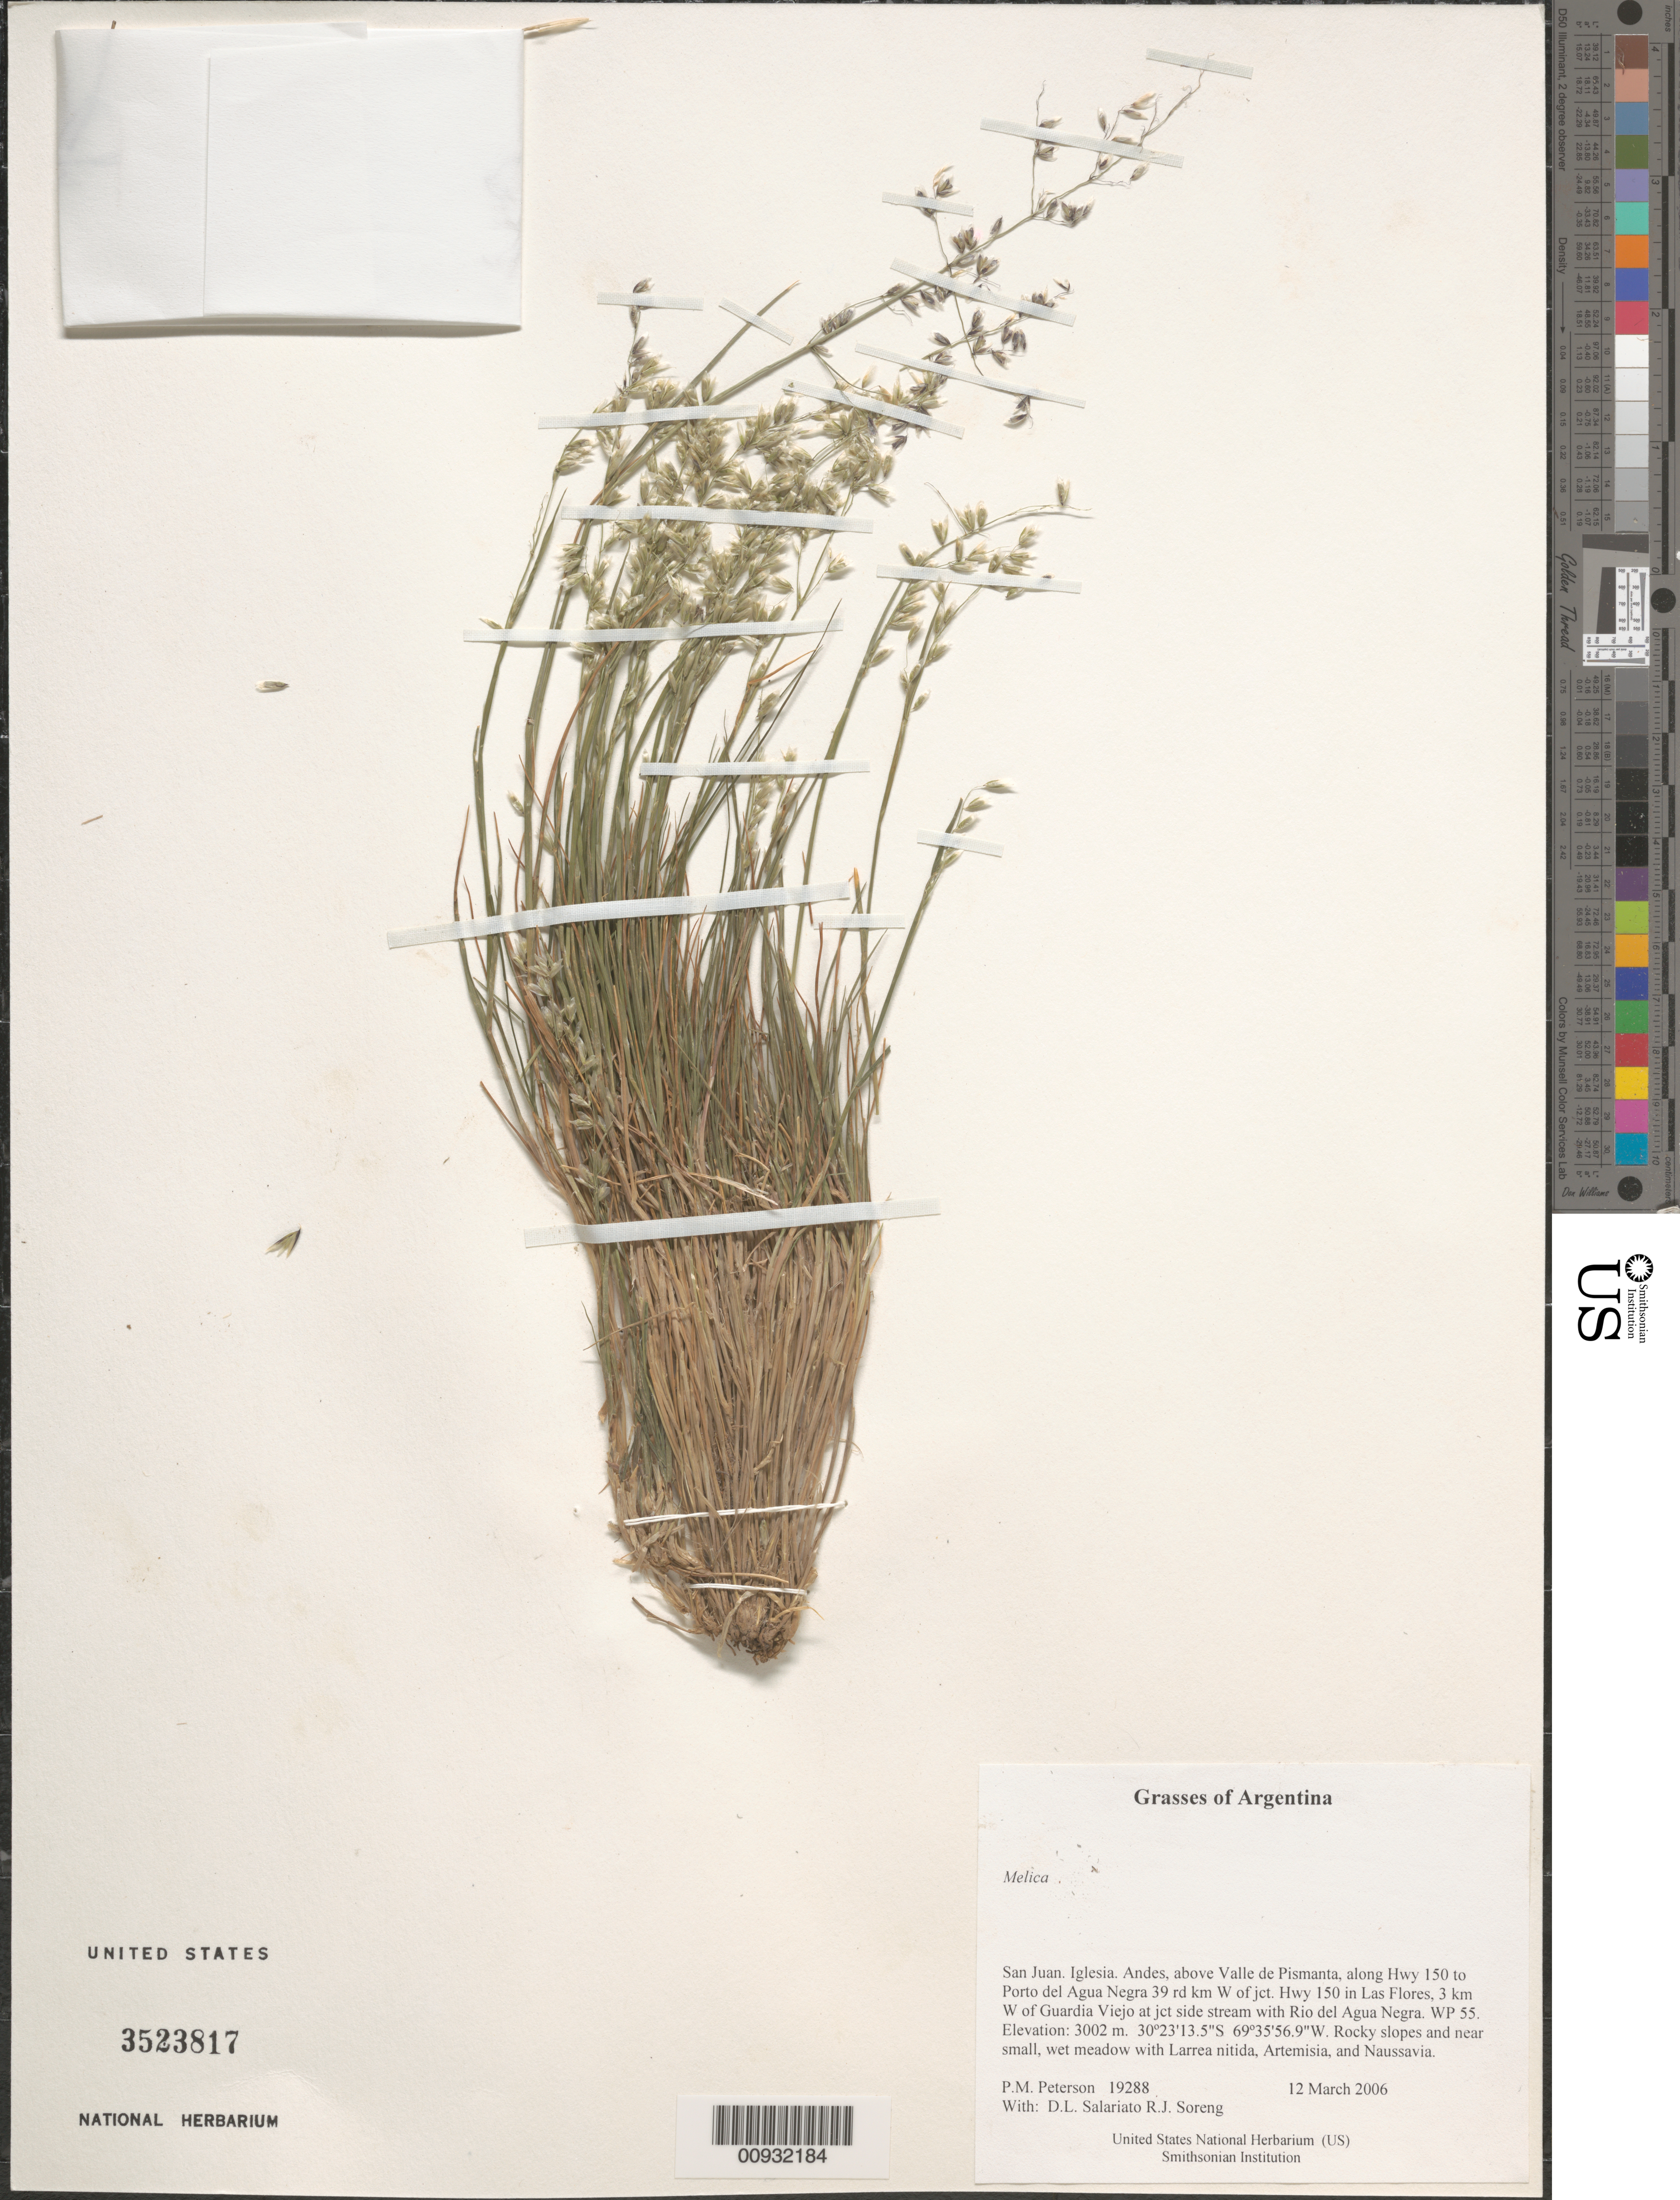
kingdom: Plantae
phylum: Tracheophyta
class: Liliopsida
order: Poales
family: Poaceae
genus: Melica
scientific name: Melica chilensis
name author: J. Presl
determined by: Peterson, Paul M., (BOT), Smithsonian Institution - National Museum of Natural History (UNITED STATES)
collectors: P. M. Peterson, R. J. Soreng, D. Salariato & A. Panizza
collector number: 19288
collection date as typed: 12 Mar 2006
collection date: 2006-03-12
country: Argentina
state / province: San Juan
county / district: Iglesia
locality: Andes, above Valle de Pismanta, along Hwy 150 to Porto del Agua Negra 39 rd km W of jct. Hwy 150 in Las Flores, 3 km W of Guardia Viejo at jct side stream with Rio del Agua Negra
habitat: Rocky slopes and near small, wet meadow with Larrea nitida, Artemisia, and Naussavia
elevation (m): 3002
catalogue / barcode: US 3523817